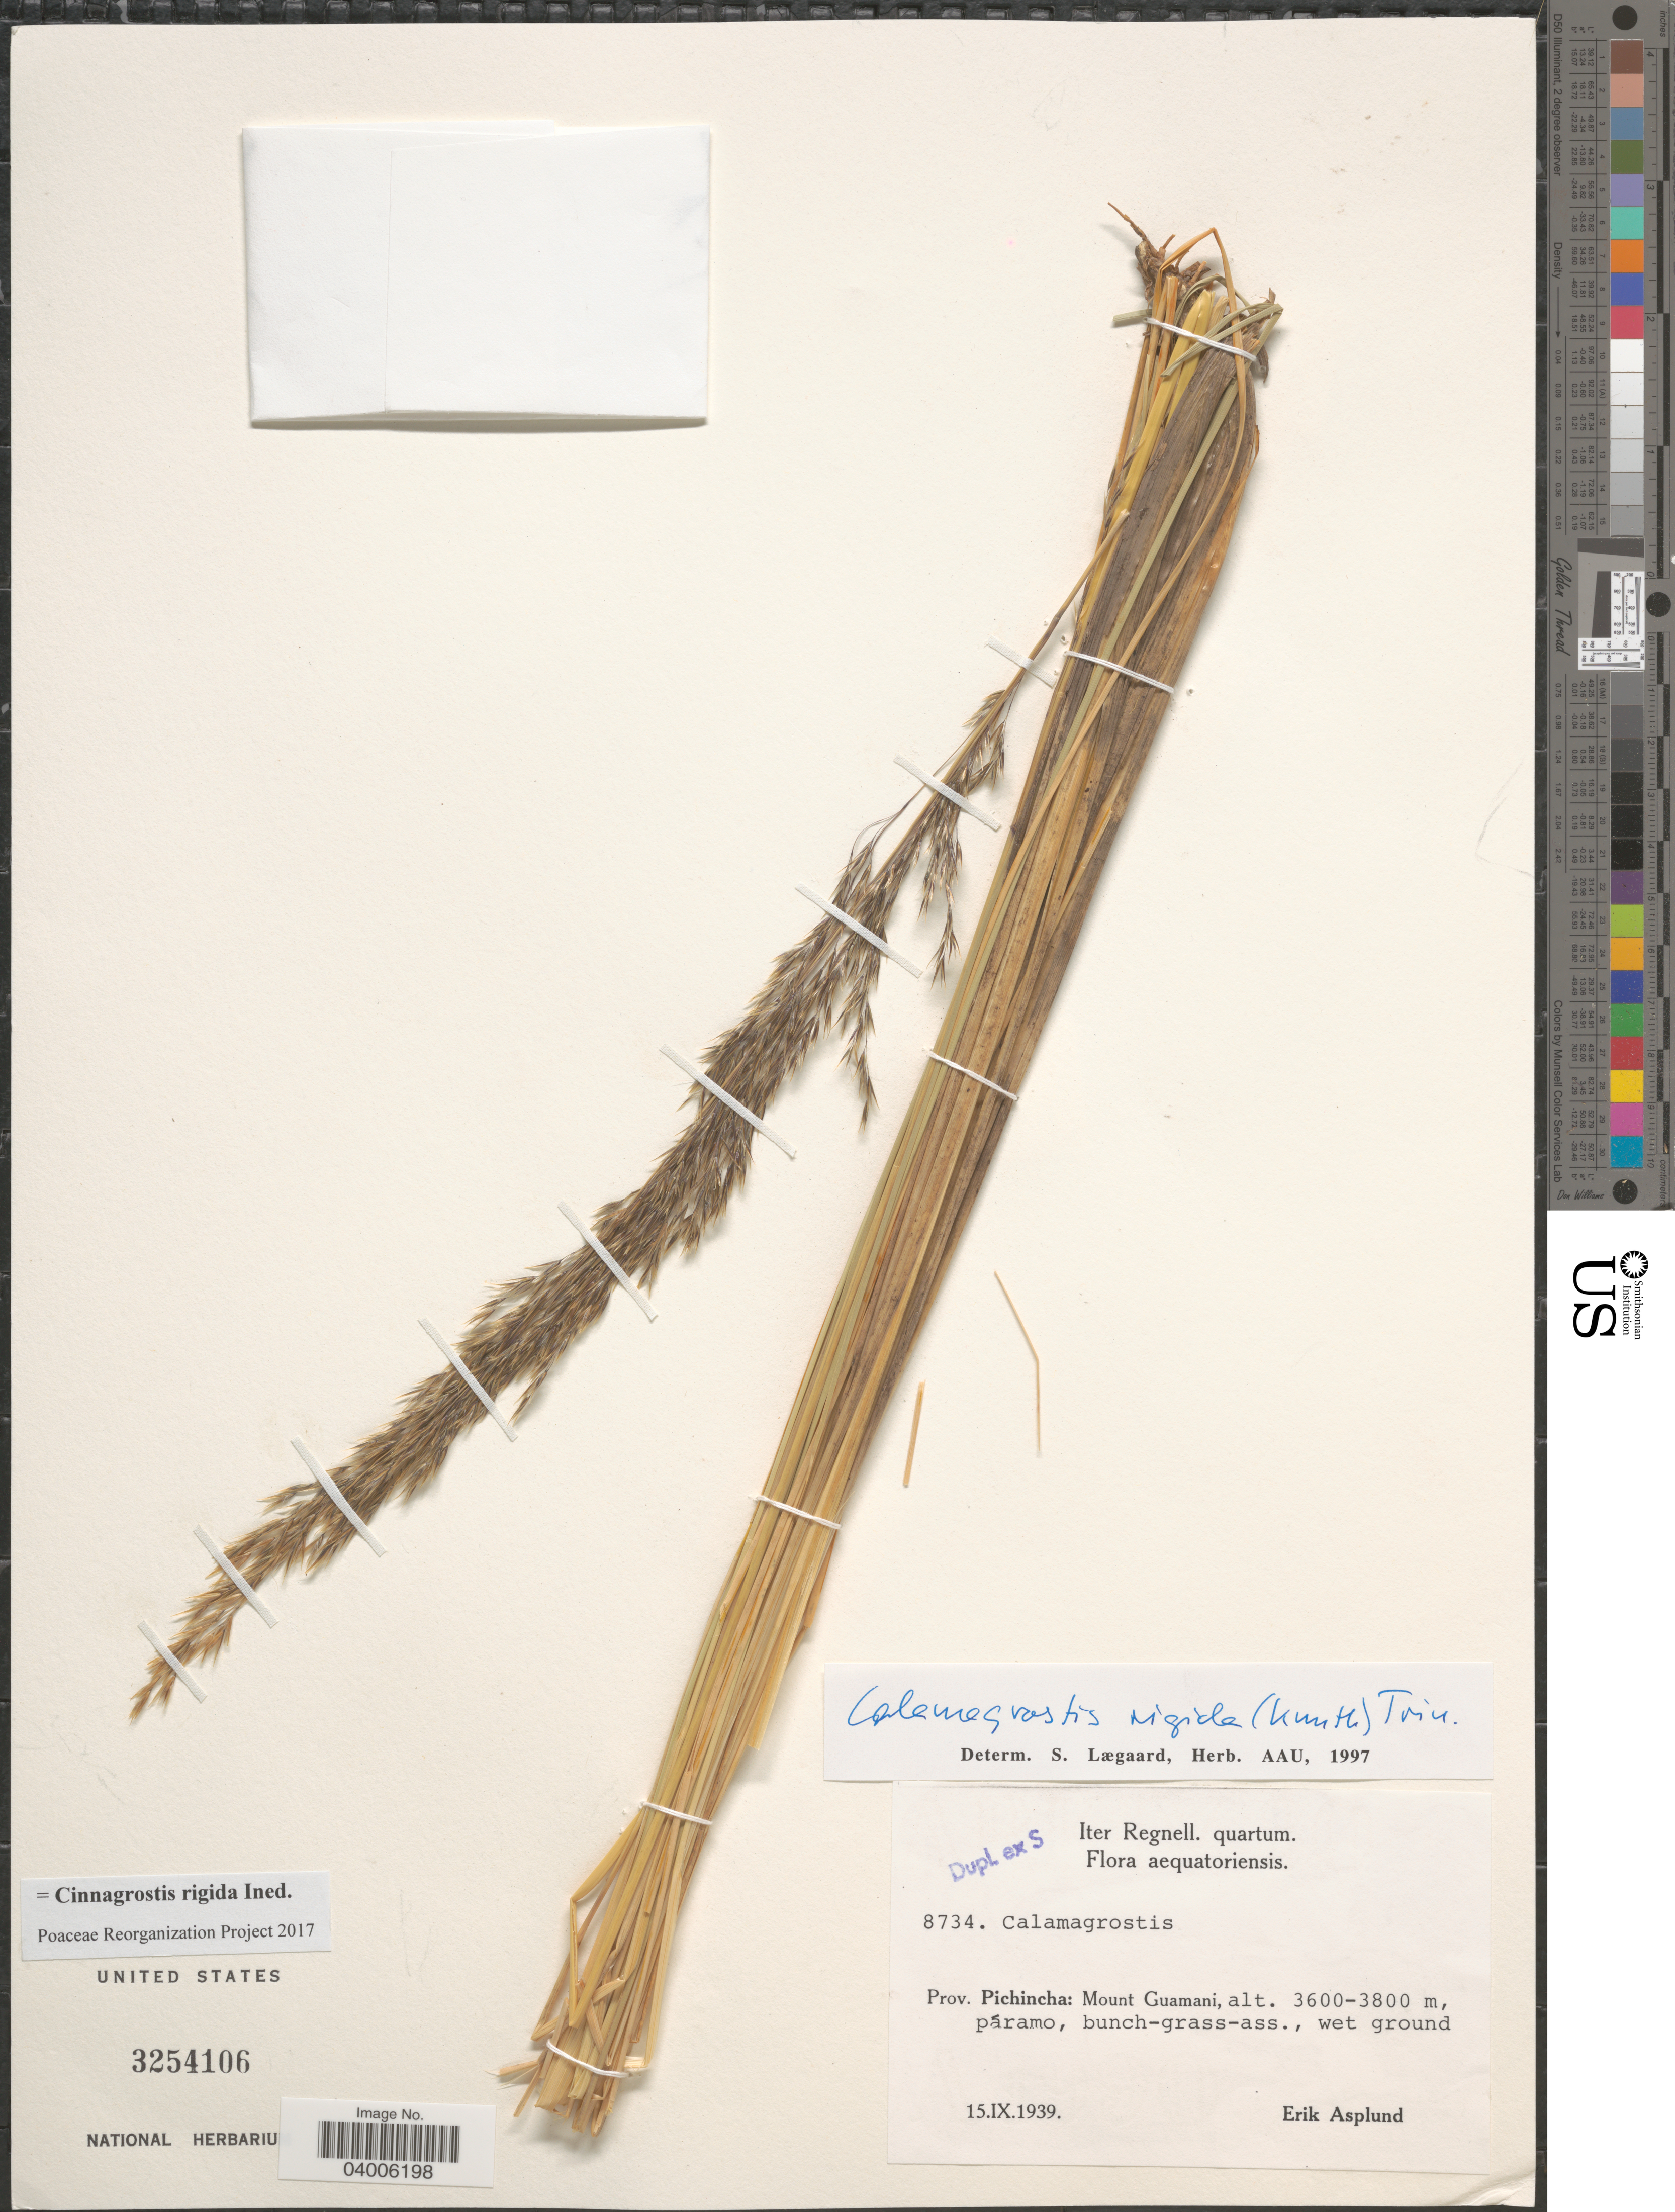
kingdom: Plantae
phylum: Tracheophyta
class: Liliopsida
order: Poales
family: Poaceae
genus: Cinnagrostis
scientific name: Cinnagrostis rigida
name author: (Kunth) P.M. Peterson et al.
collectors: E. Asplund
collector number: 8734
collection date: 1939-09-15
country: Ecuador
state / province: Pichincha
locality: Mount Guamani.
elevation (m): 3600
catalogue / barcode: US 3254106